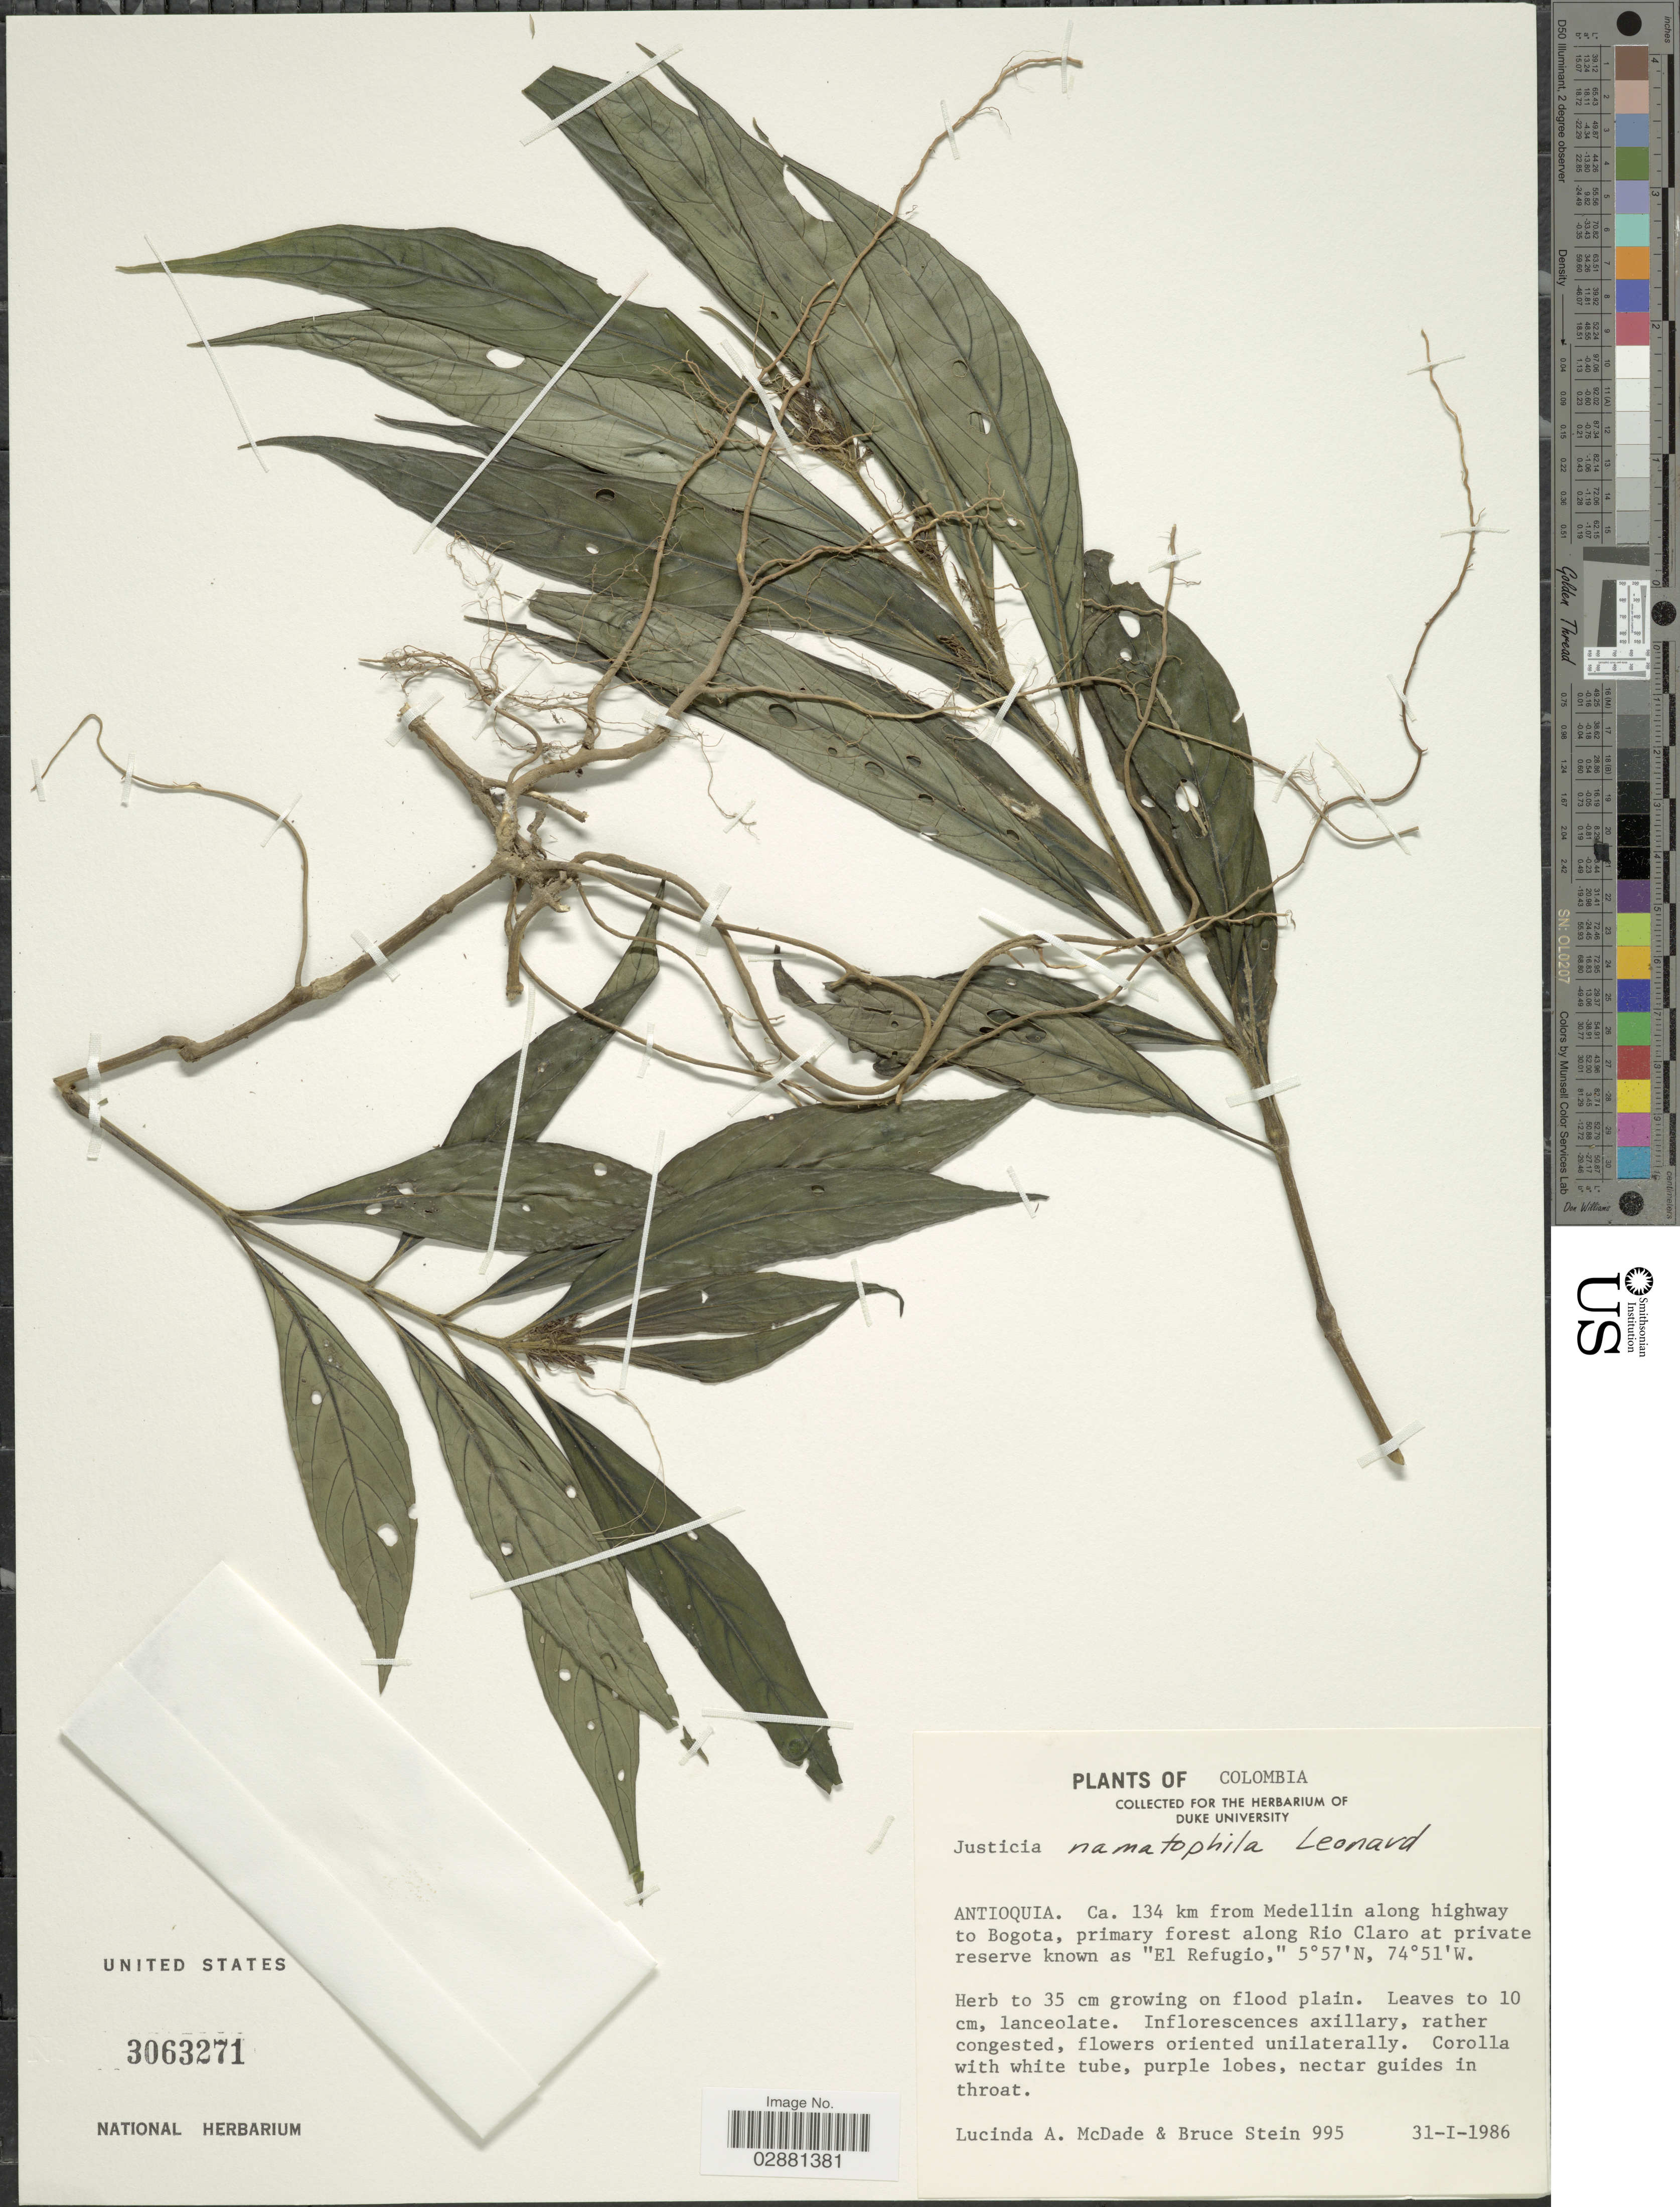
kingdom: Plantae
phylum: Tracheophyta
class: Magnoliopsida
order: Lamiales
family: Acanthaceae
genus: Justicia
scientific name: Justicia sp.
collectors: L. McDade & B. A. Stein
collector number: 995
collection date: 1986-01-31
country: Colombia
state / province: Antioquia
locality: Ca. 134 km from Medellin along highway to Bogota, primary forest along Rio Claro at private reserve known as "El Refugio".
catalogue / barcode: US 3063271